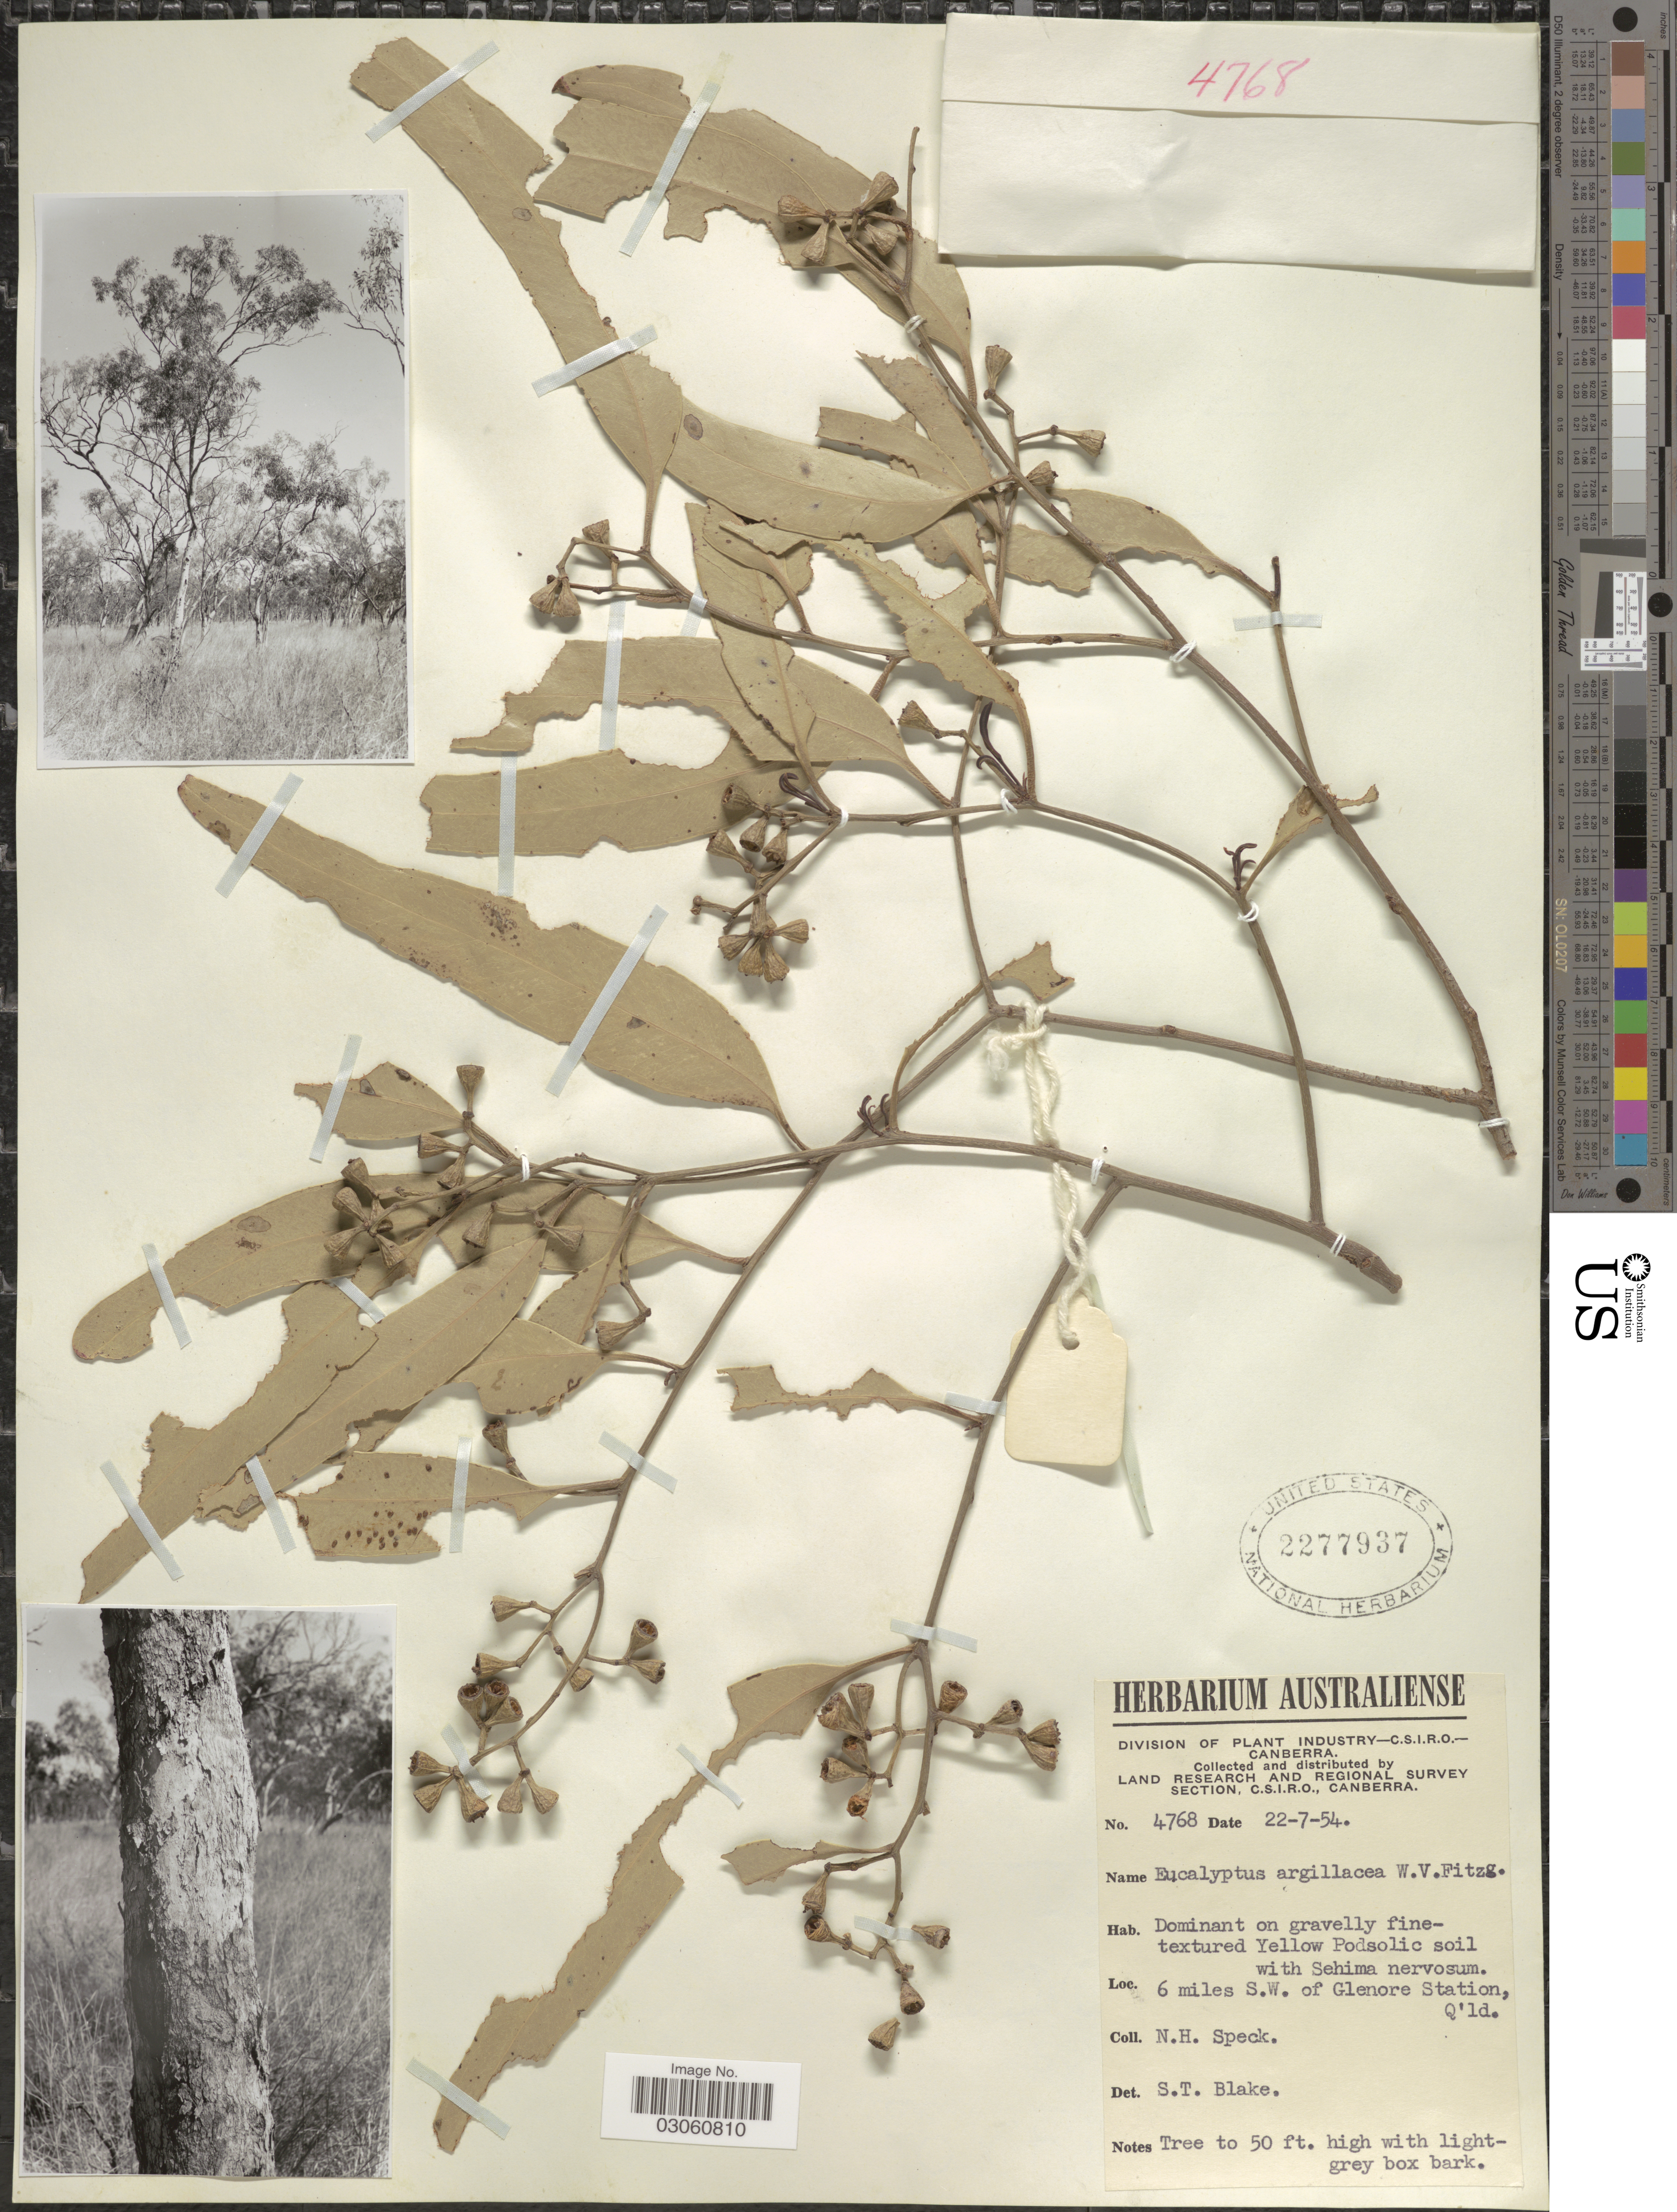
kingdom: Plantae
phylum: Tracheophyta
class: Magnoliopsida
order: Myrtales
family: Myrtaceae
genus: Eucalyptus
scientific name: Eucalyptus argillacea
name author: W. Fitzg. ex Maiden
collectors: N. Speck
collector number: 4768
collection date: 1954-07-22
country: Australia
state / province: Queensland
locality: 6 miles S.W. of Glenore Station, Q'ld.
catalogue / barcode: US 2277937